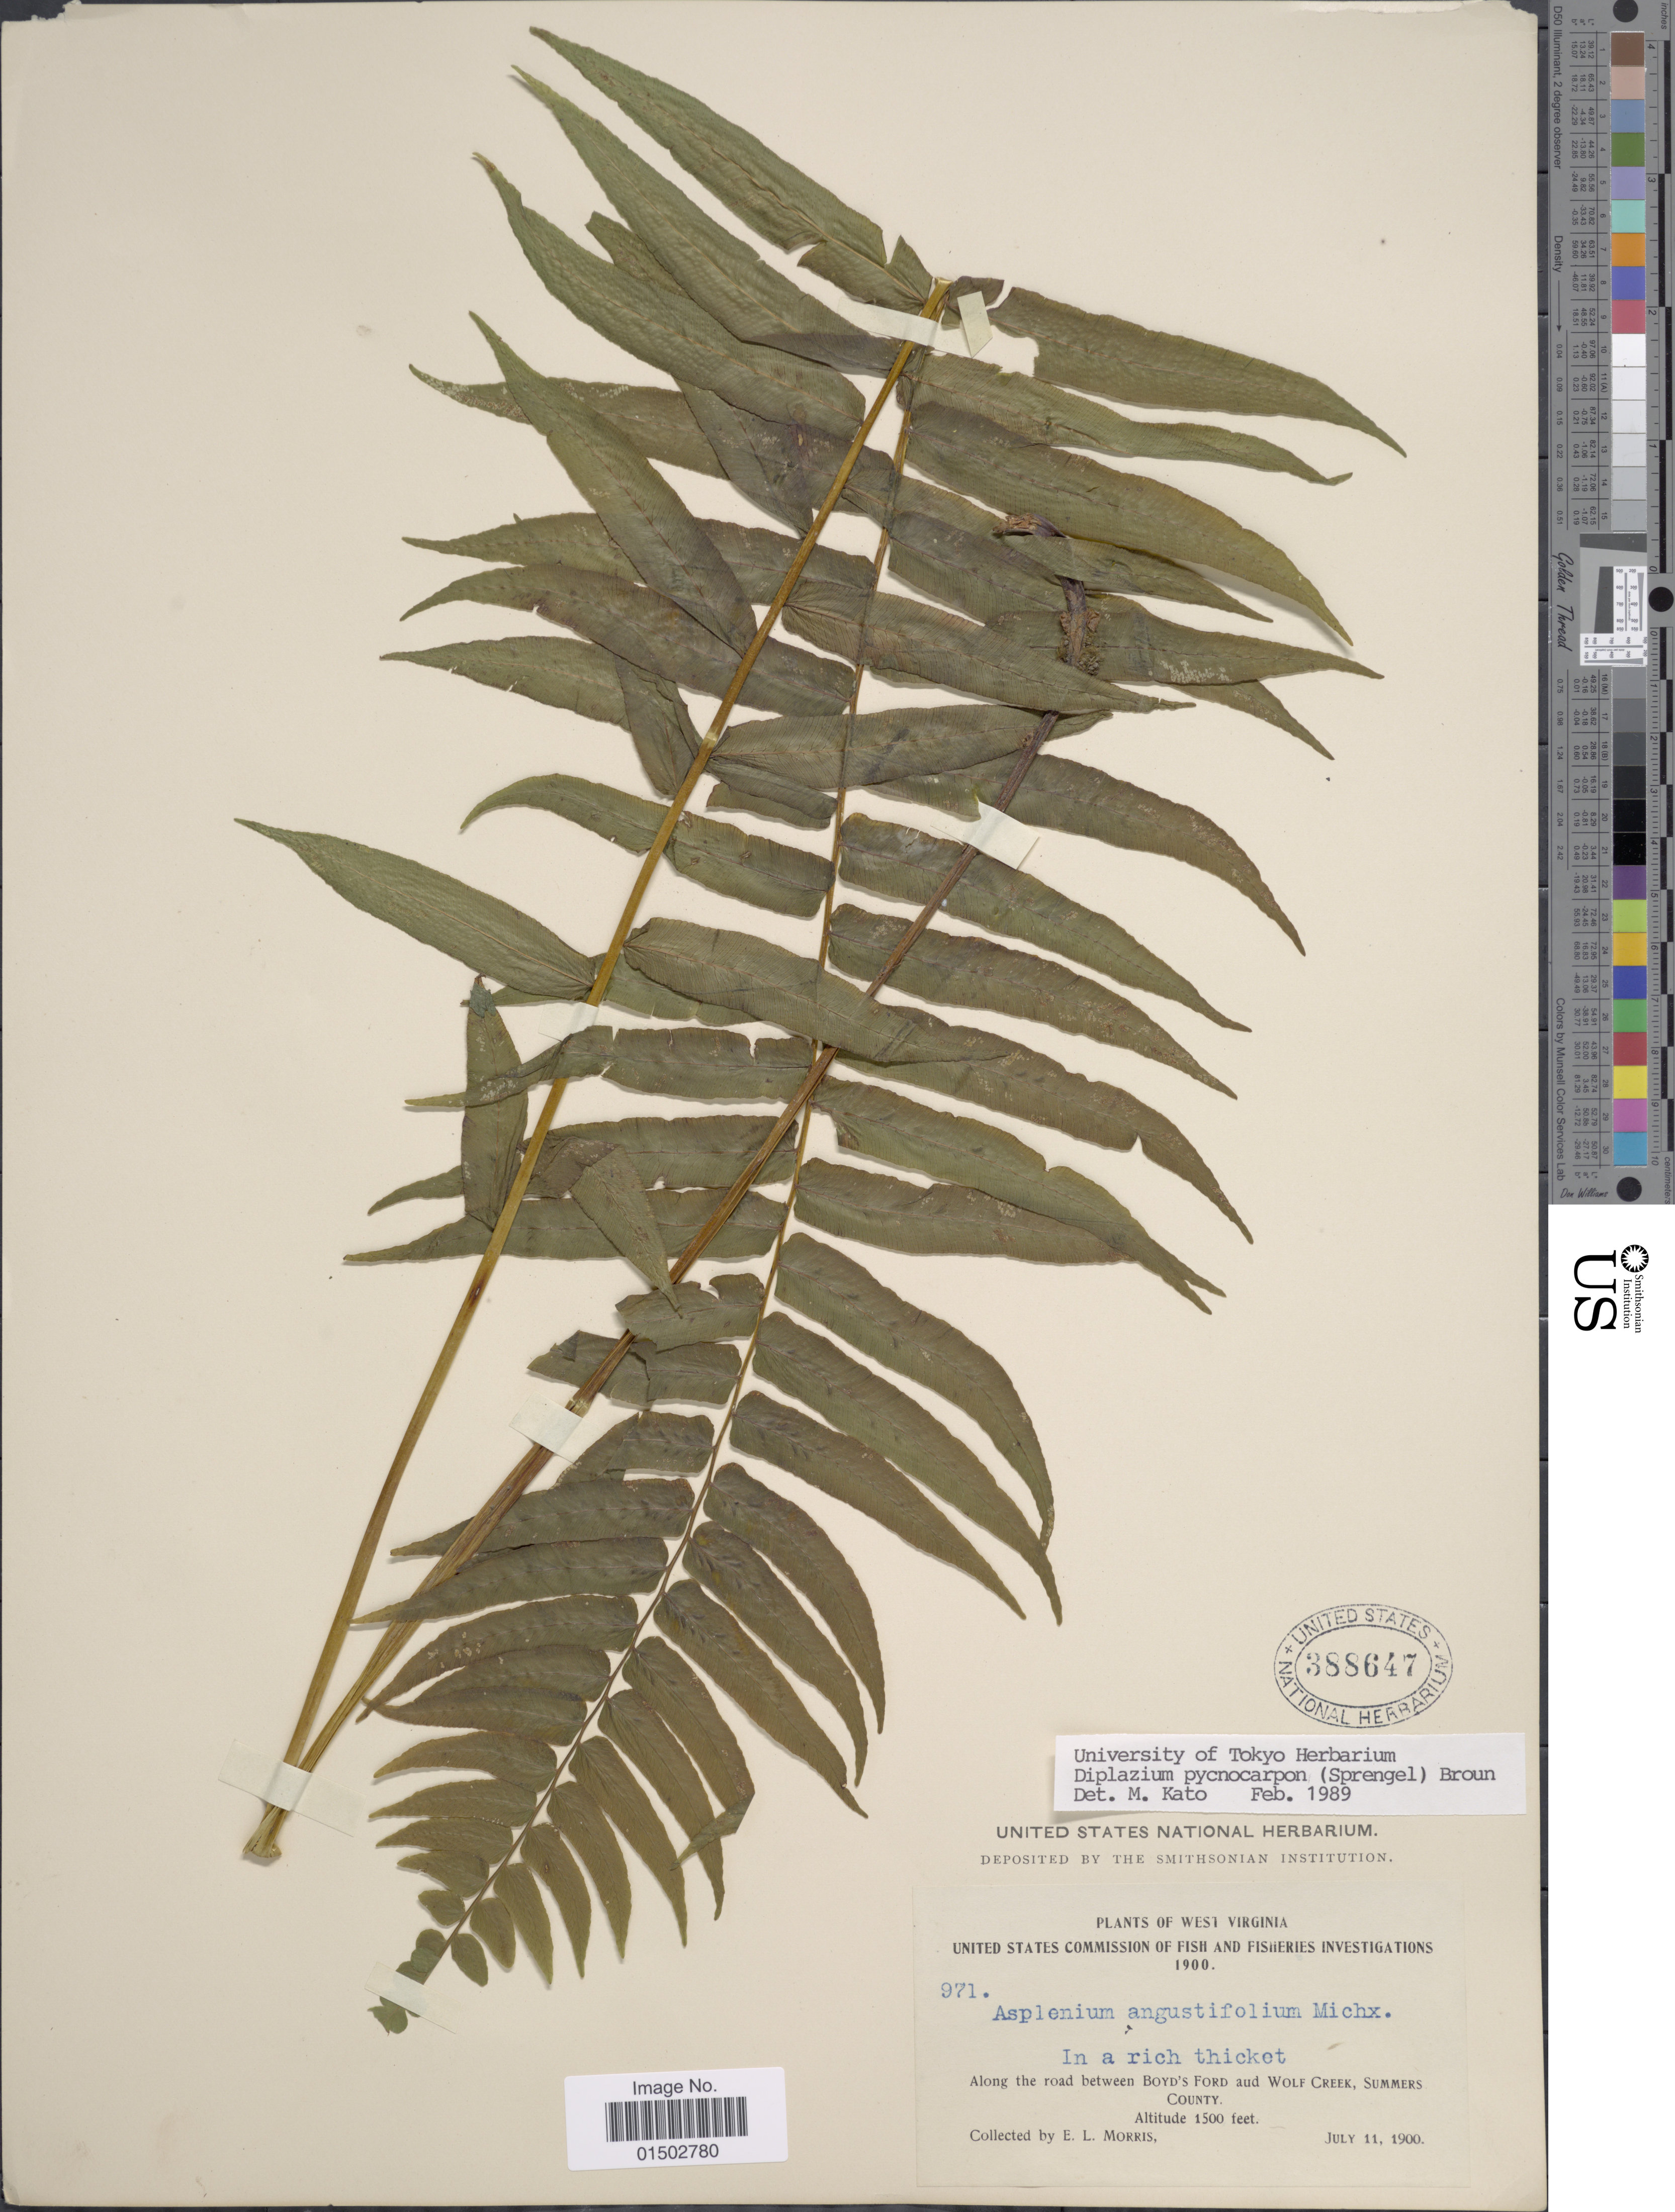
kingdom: Plantae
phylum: Tracheophyta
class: Polypodiopsida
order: Polypodiales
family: Diplaziopsidaceae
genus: Homalosorus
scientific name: Homalosorus pycnocarpos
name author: (Spreng.) Pic. Serm.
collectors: E. Morris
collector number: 971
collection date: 1900-07-11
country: United States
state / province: West Virginia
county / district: Summers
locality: Along the road between Boyd's Ford and Wolf Creek, Summers County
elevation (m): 457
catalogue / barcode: US 388647